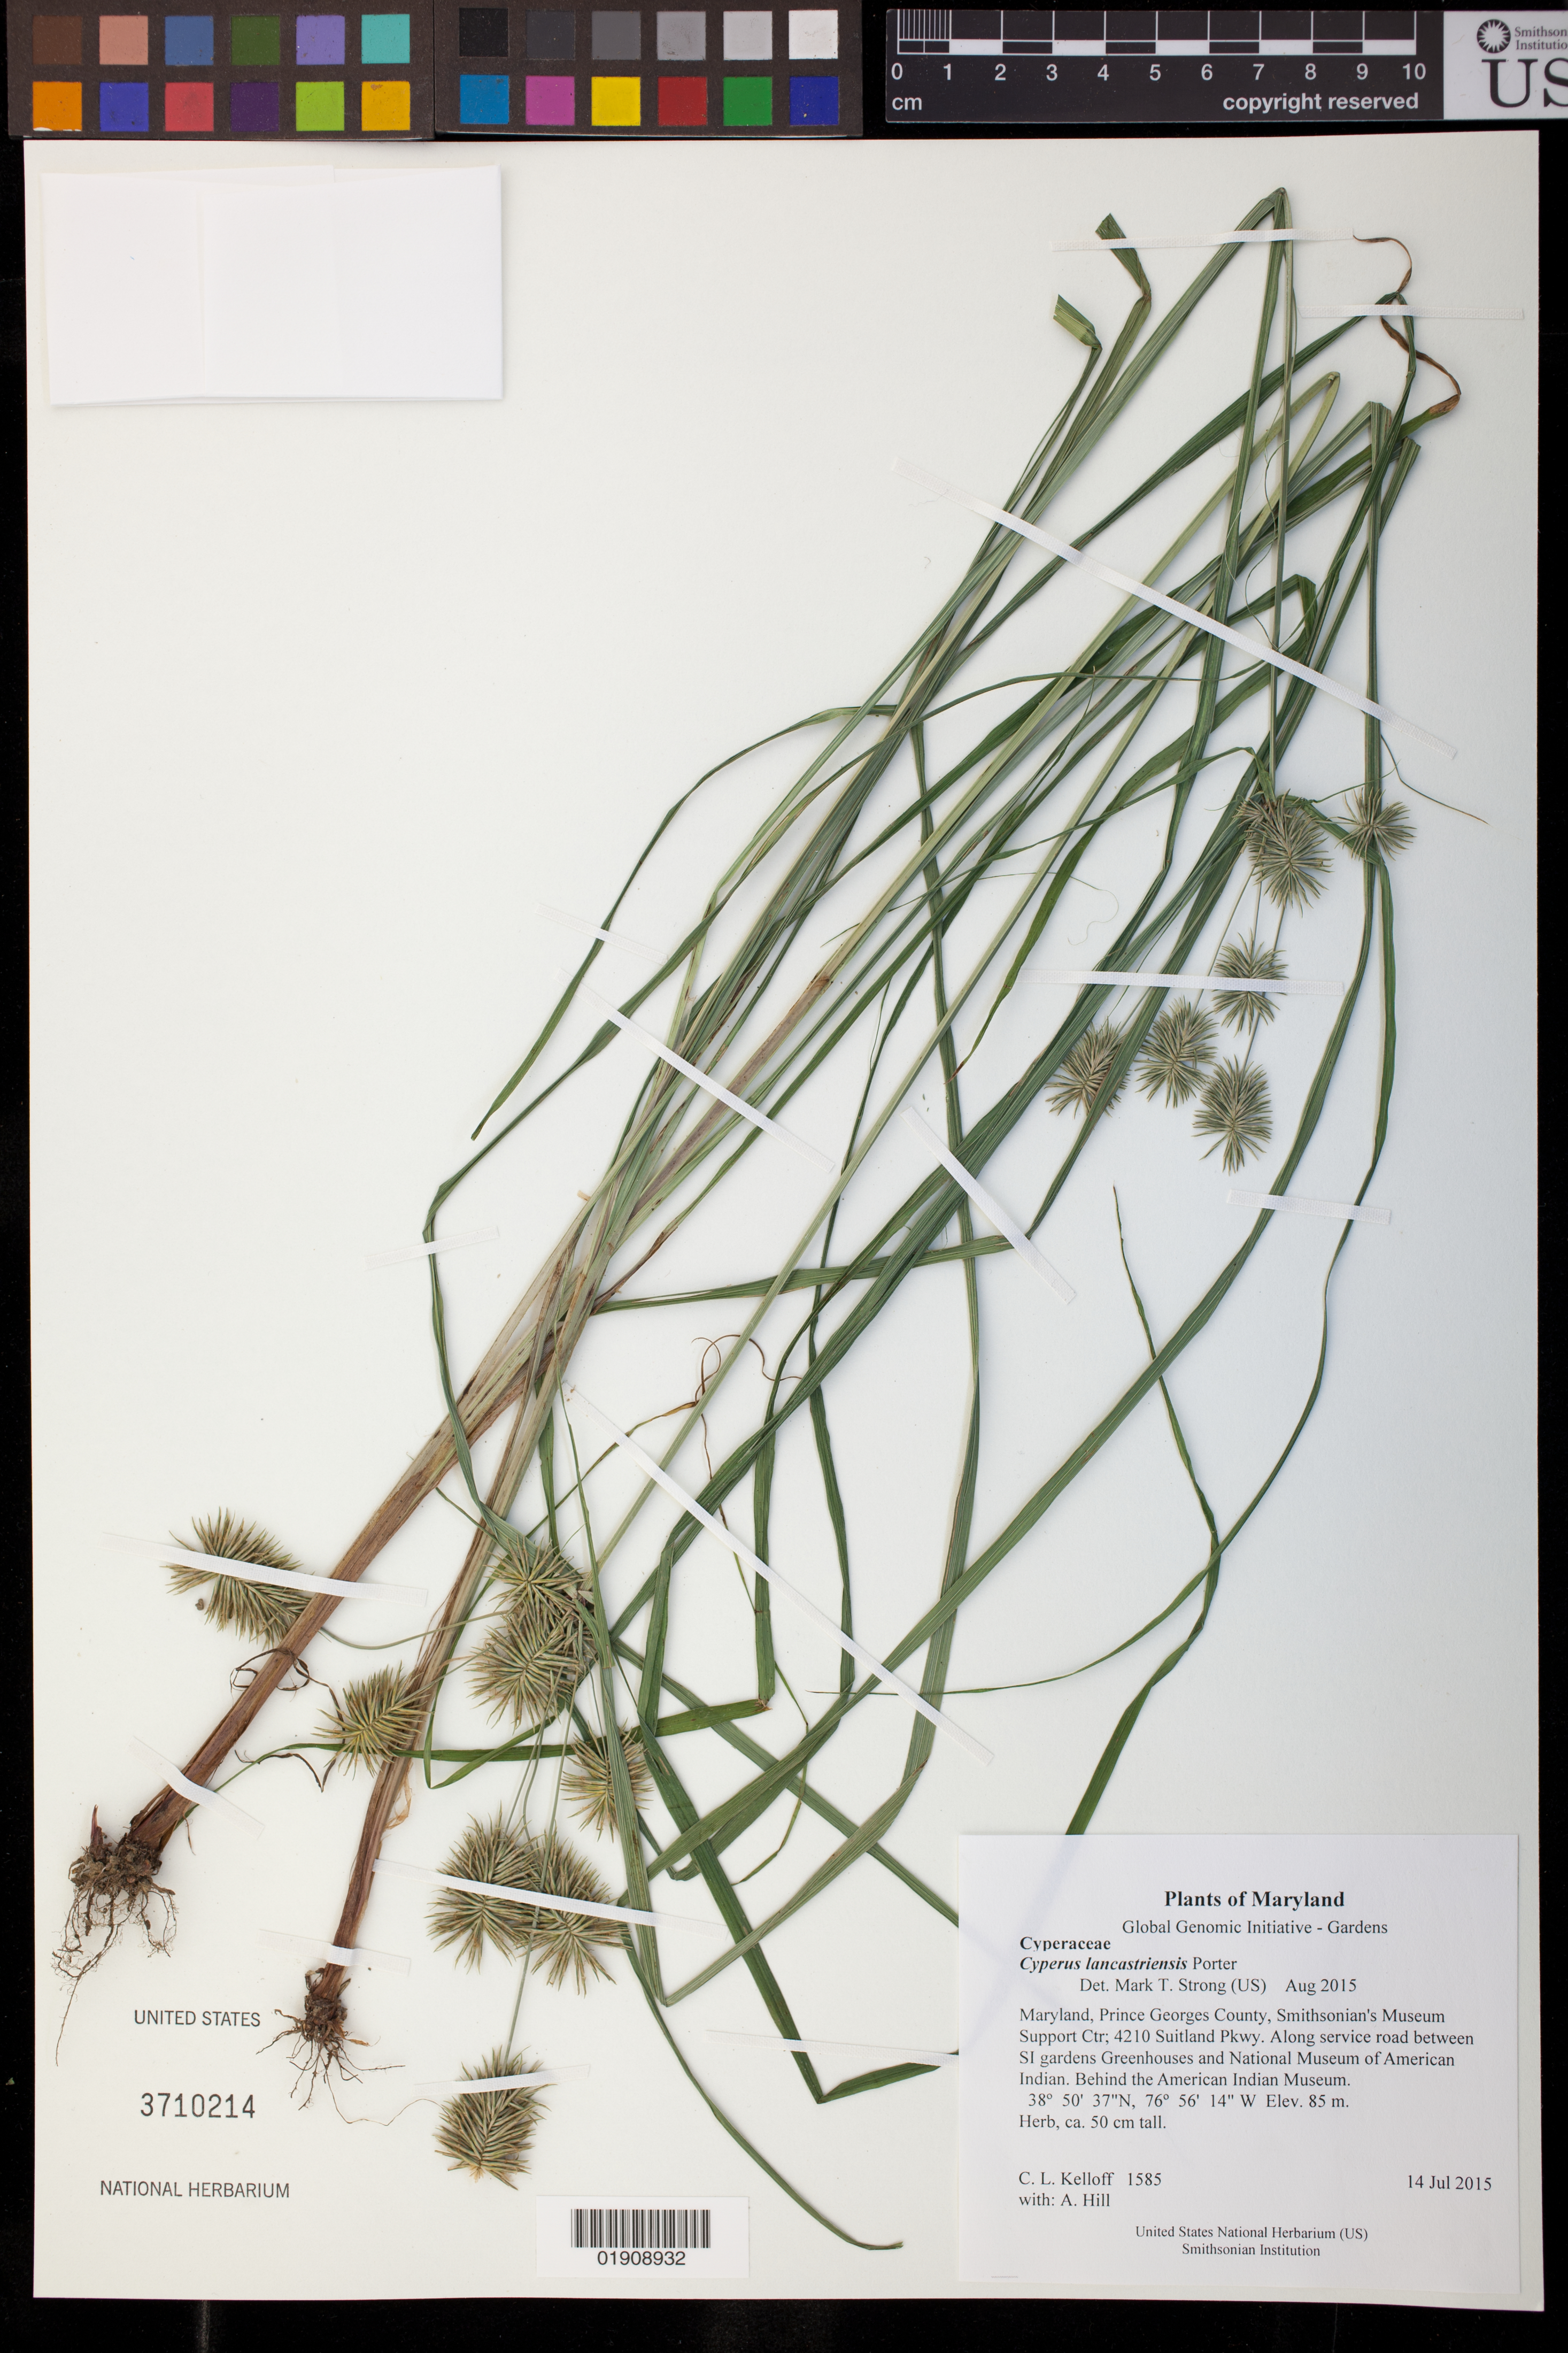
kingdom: Plantae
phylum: Tracheophyta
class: Liliopsida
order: Poales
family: Cyperaceae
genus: Cyperus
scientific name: Cyperus lancastriensis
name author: Porter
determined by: Strong, M. T., (US), Smithsonian Institution - National Museum of Natural History (UNITED STATES)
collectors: C. L. Kelloff & A. Hill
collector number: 1585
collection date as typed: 14 Jul 2015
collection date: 2015-07-14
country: United States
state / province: Maryland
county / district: Prince George's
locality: Smithsonian's Museum Support Ctr; 4210 Suitland Pkwy. Along service road between SI gardens Greenhouses and National Museum of American Indian. Behind the American Indian Museum.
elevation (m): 85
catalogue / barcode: US 3710214